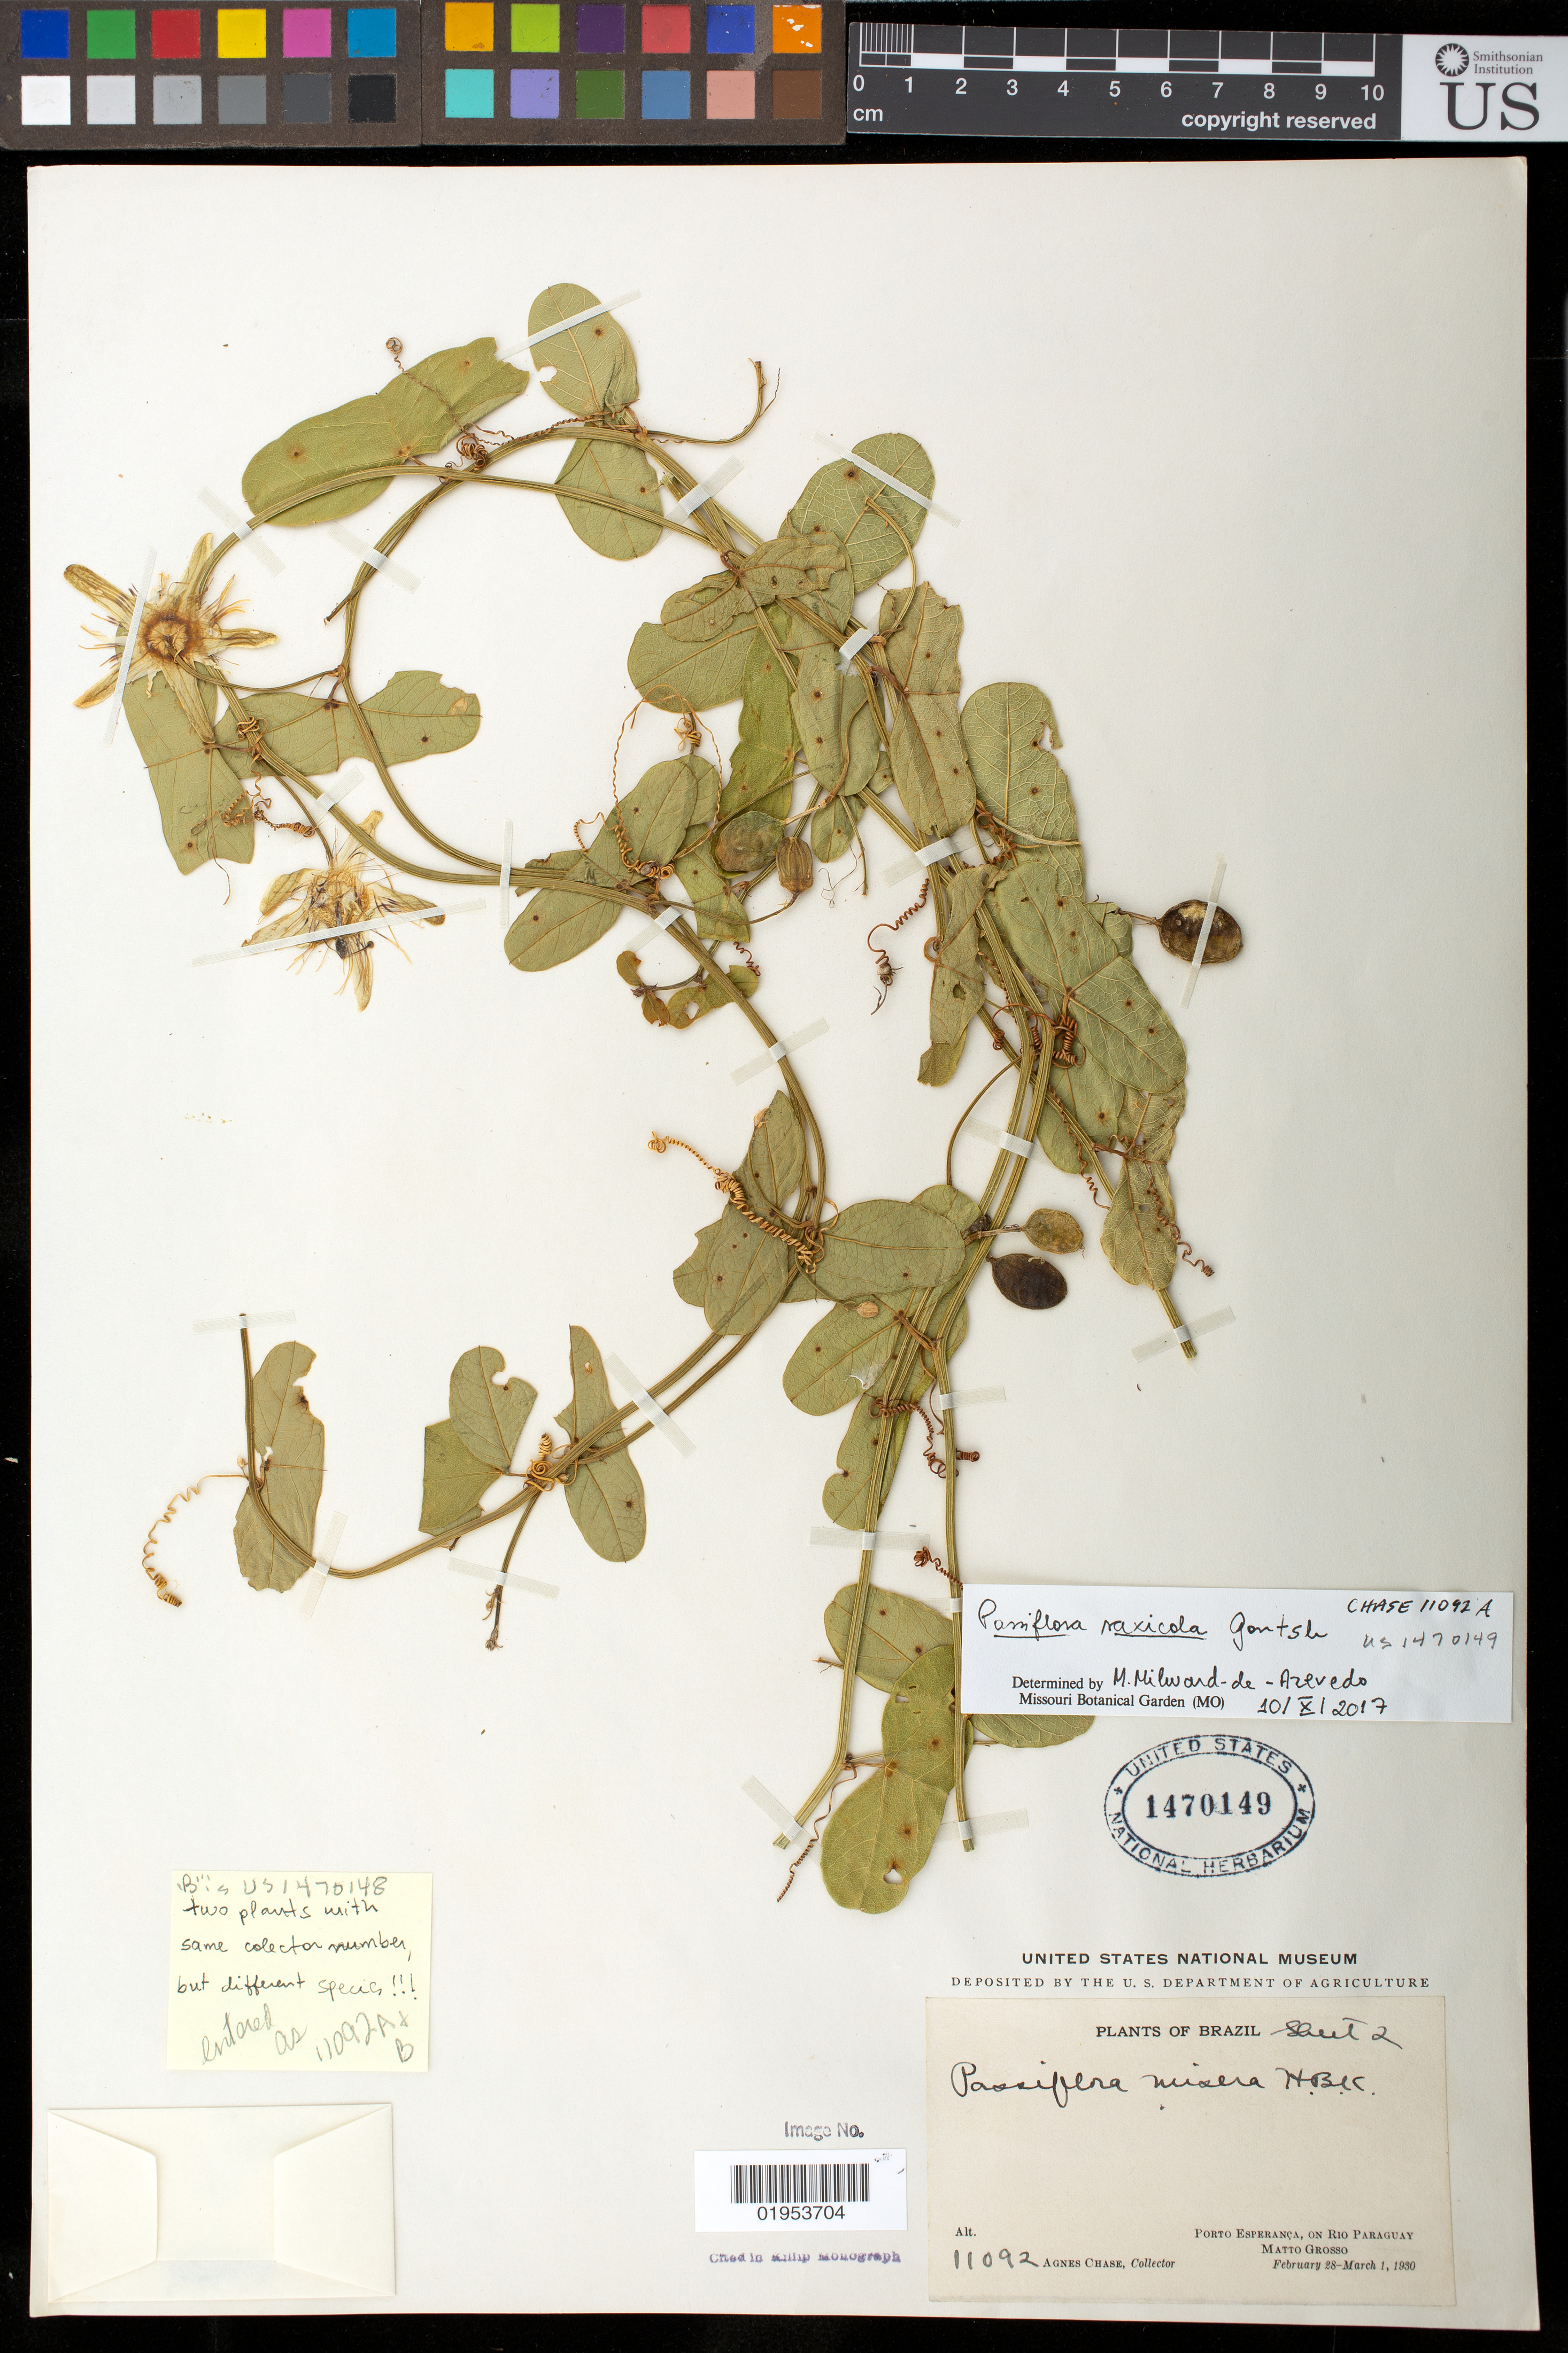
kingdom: Plantae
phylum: Tracheophyta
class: Magnoliopsida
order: Malpighiales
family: Passifloraceae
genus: Passiflora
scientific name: Passiflora saxicola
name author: Gontsch.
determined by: Azevedo, M. A. Milward de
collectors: A. Chase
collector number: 11092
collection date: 1930-02-28/1930-03-01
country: Brazil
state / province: Mato Grosso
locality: Porto Eaperança, on the Rio Paraguay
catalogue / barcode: US 1470149